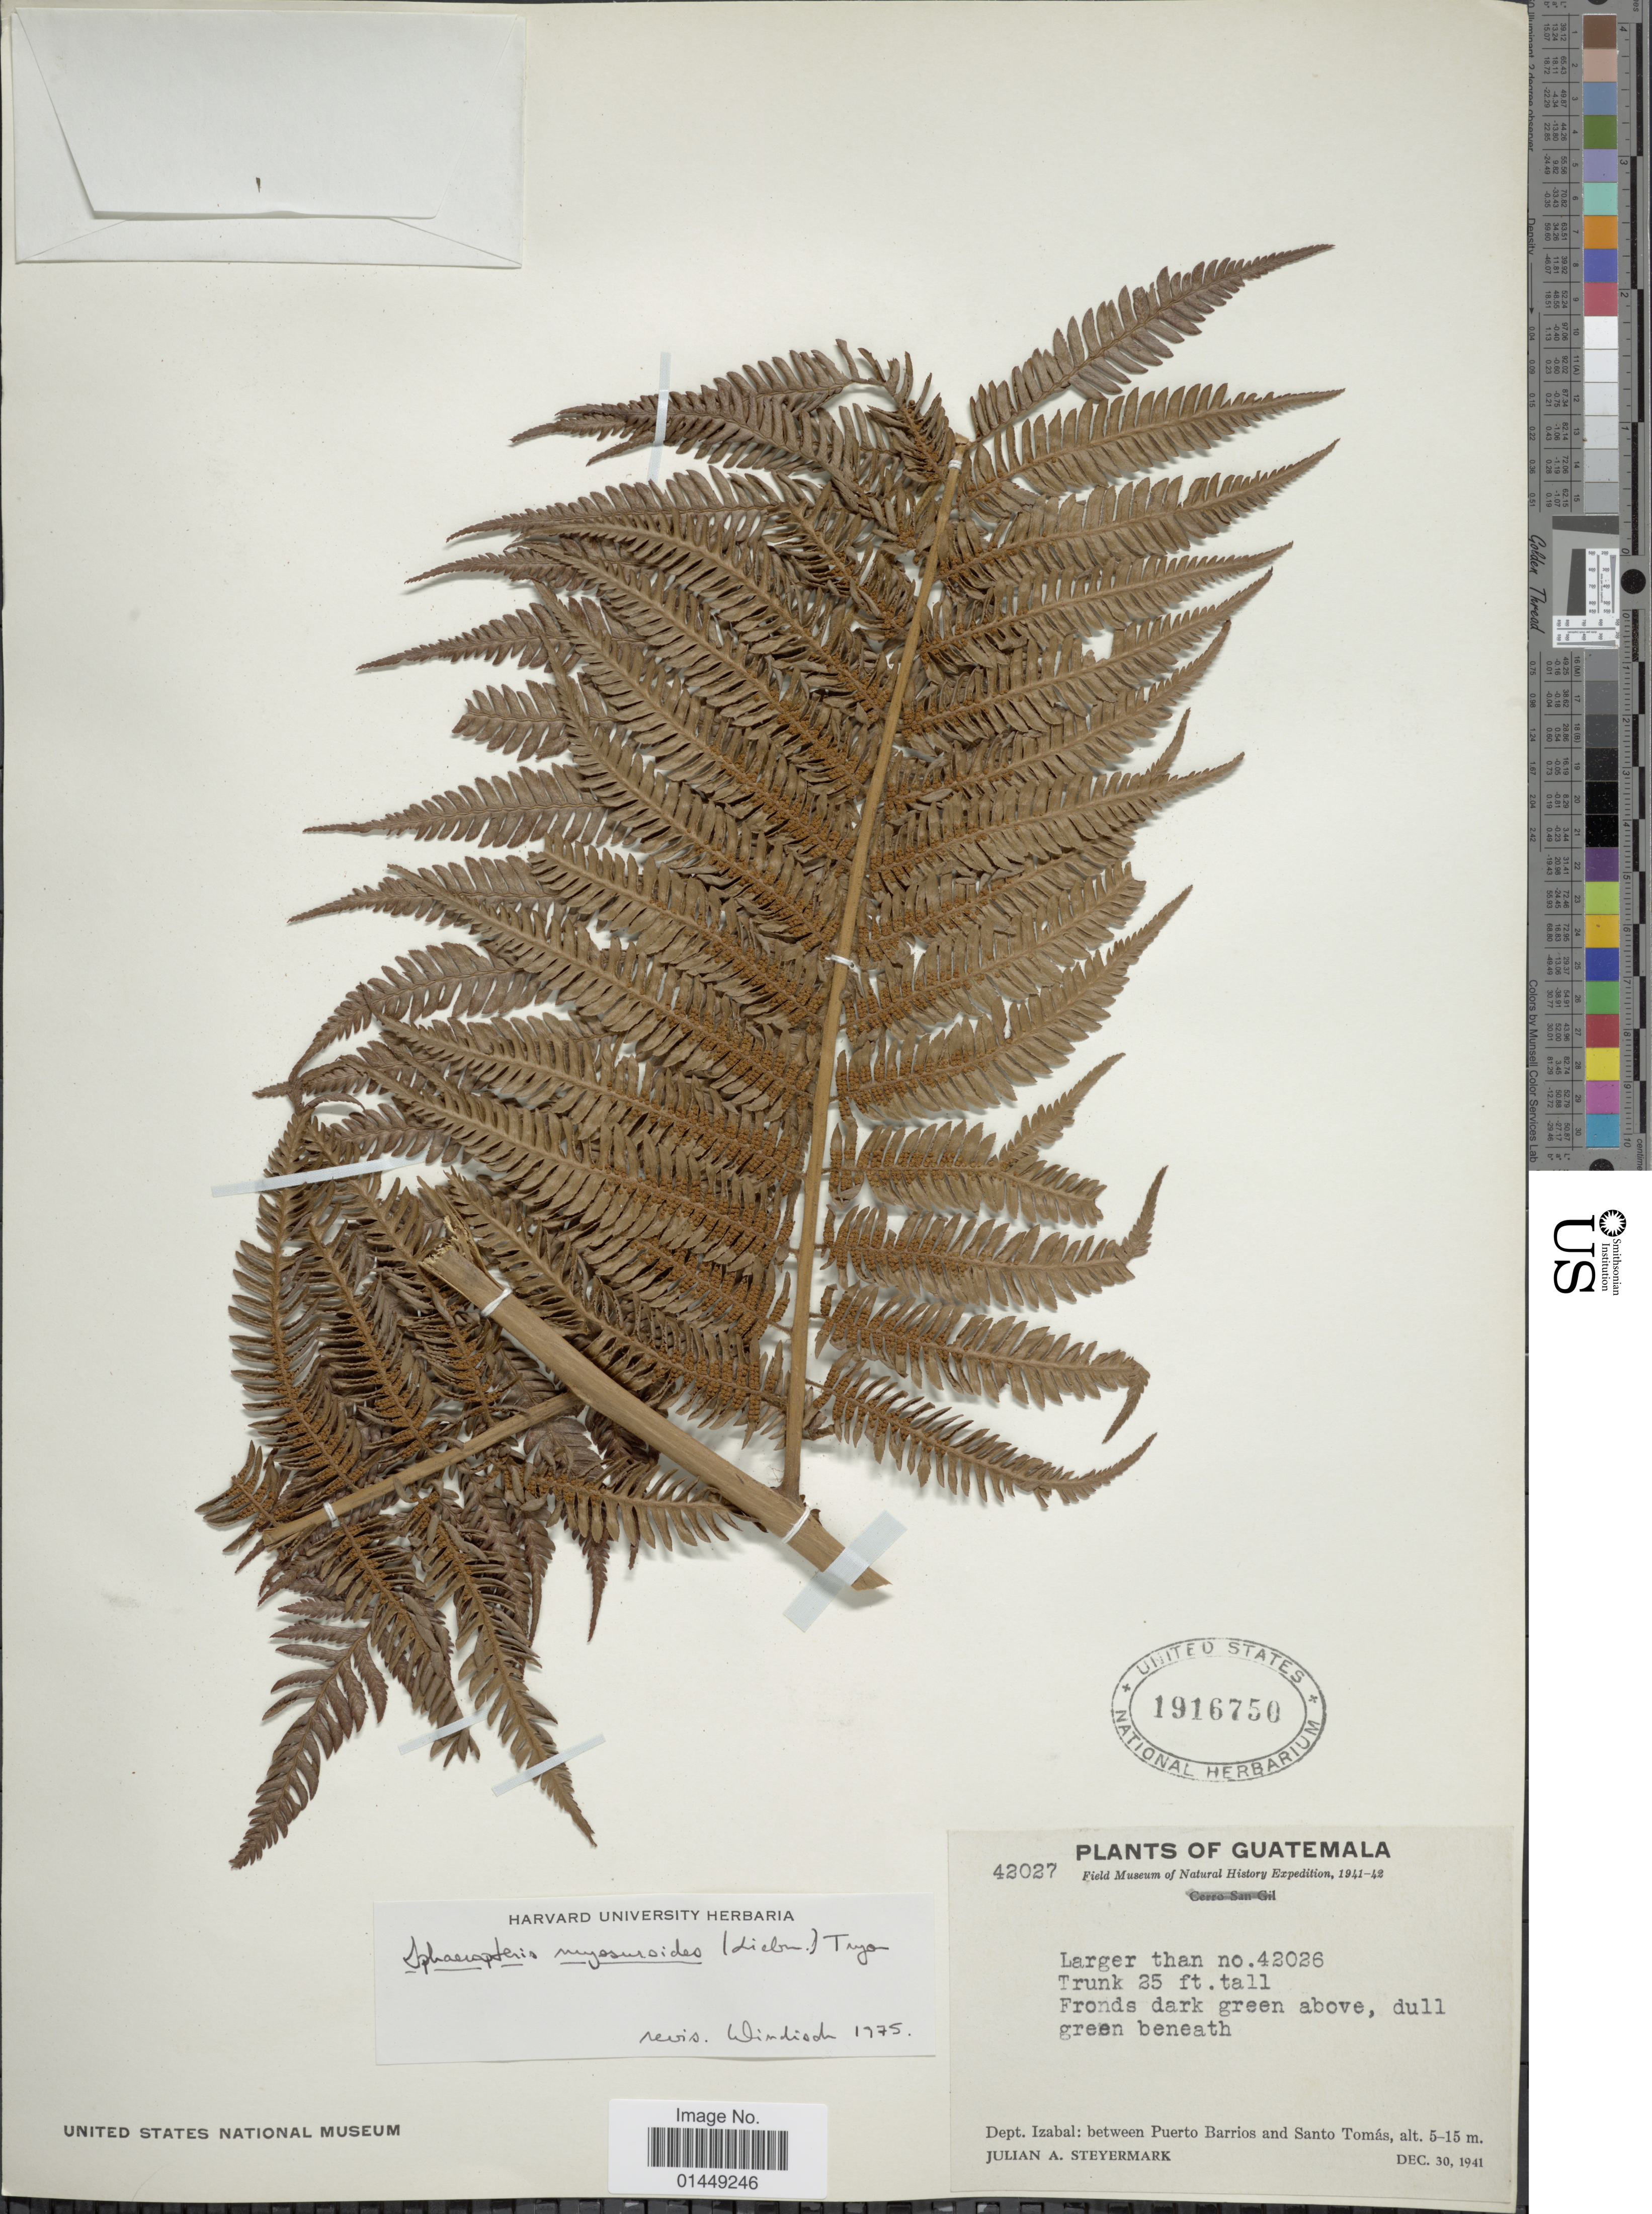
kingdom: Plantae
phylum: Tracheophyta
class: Polypodiopsida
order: Cyatheales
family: Cyatheaceae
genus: Cyathea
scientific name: Cyathea myosuriodes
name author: (Liebm.) Domin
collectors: J. Steyermark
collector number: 42027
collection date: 1941-12-30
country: Guatemala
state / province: Izabal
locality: Dept. Izabal: between Puerto Barrios and Santo Tomás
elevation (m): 5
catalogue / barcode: US 1916750